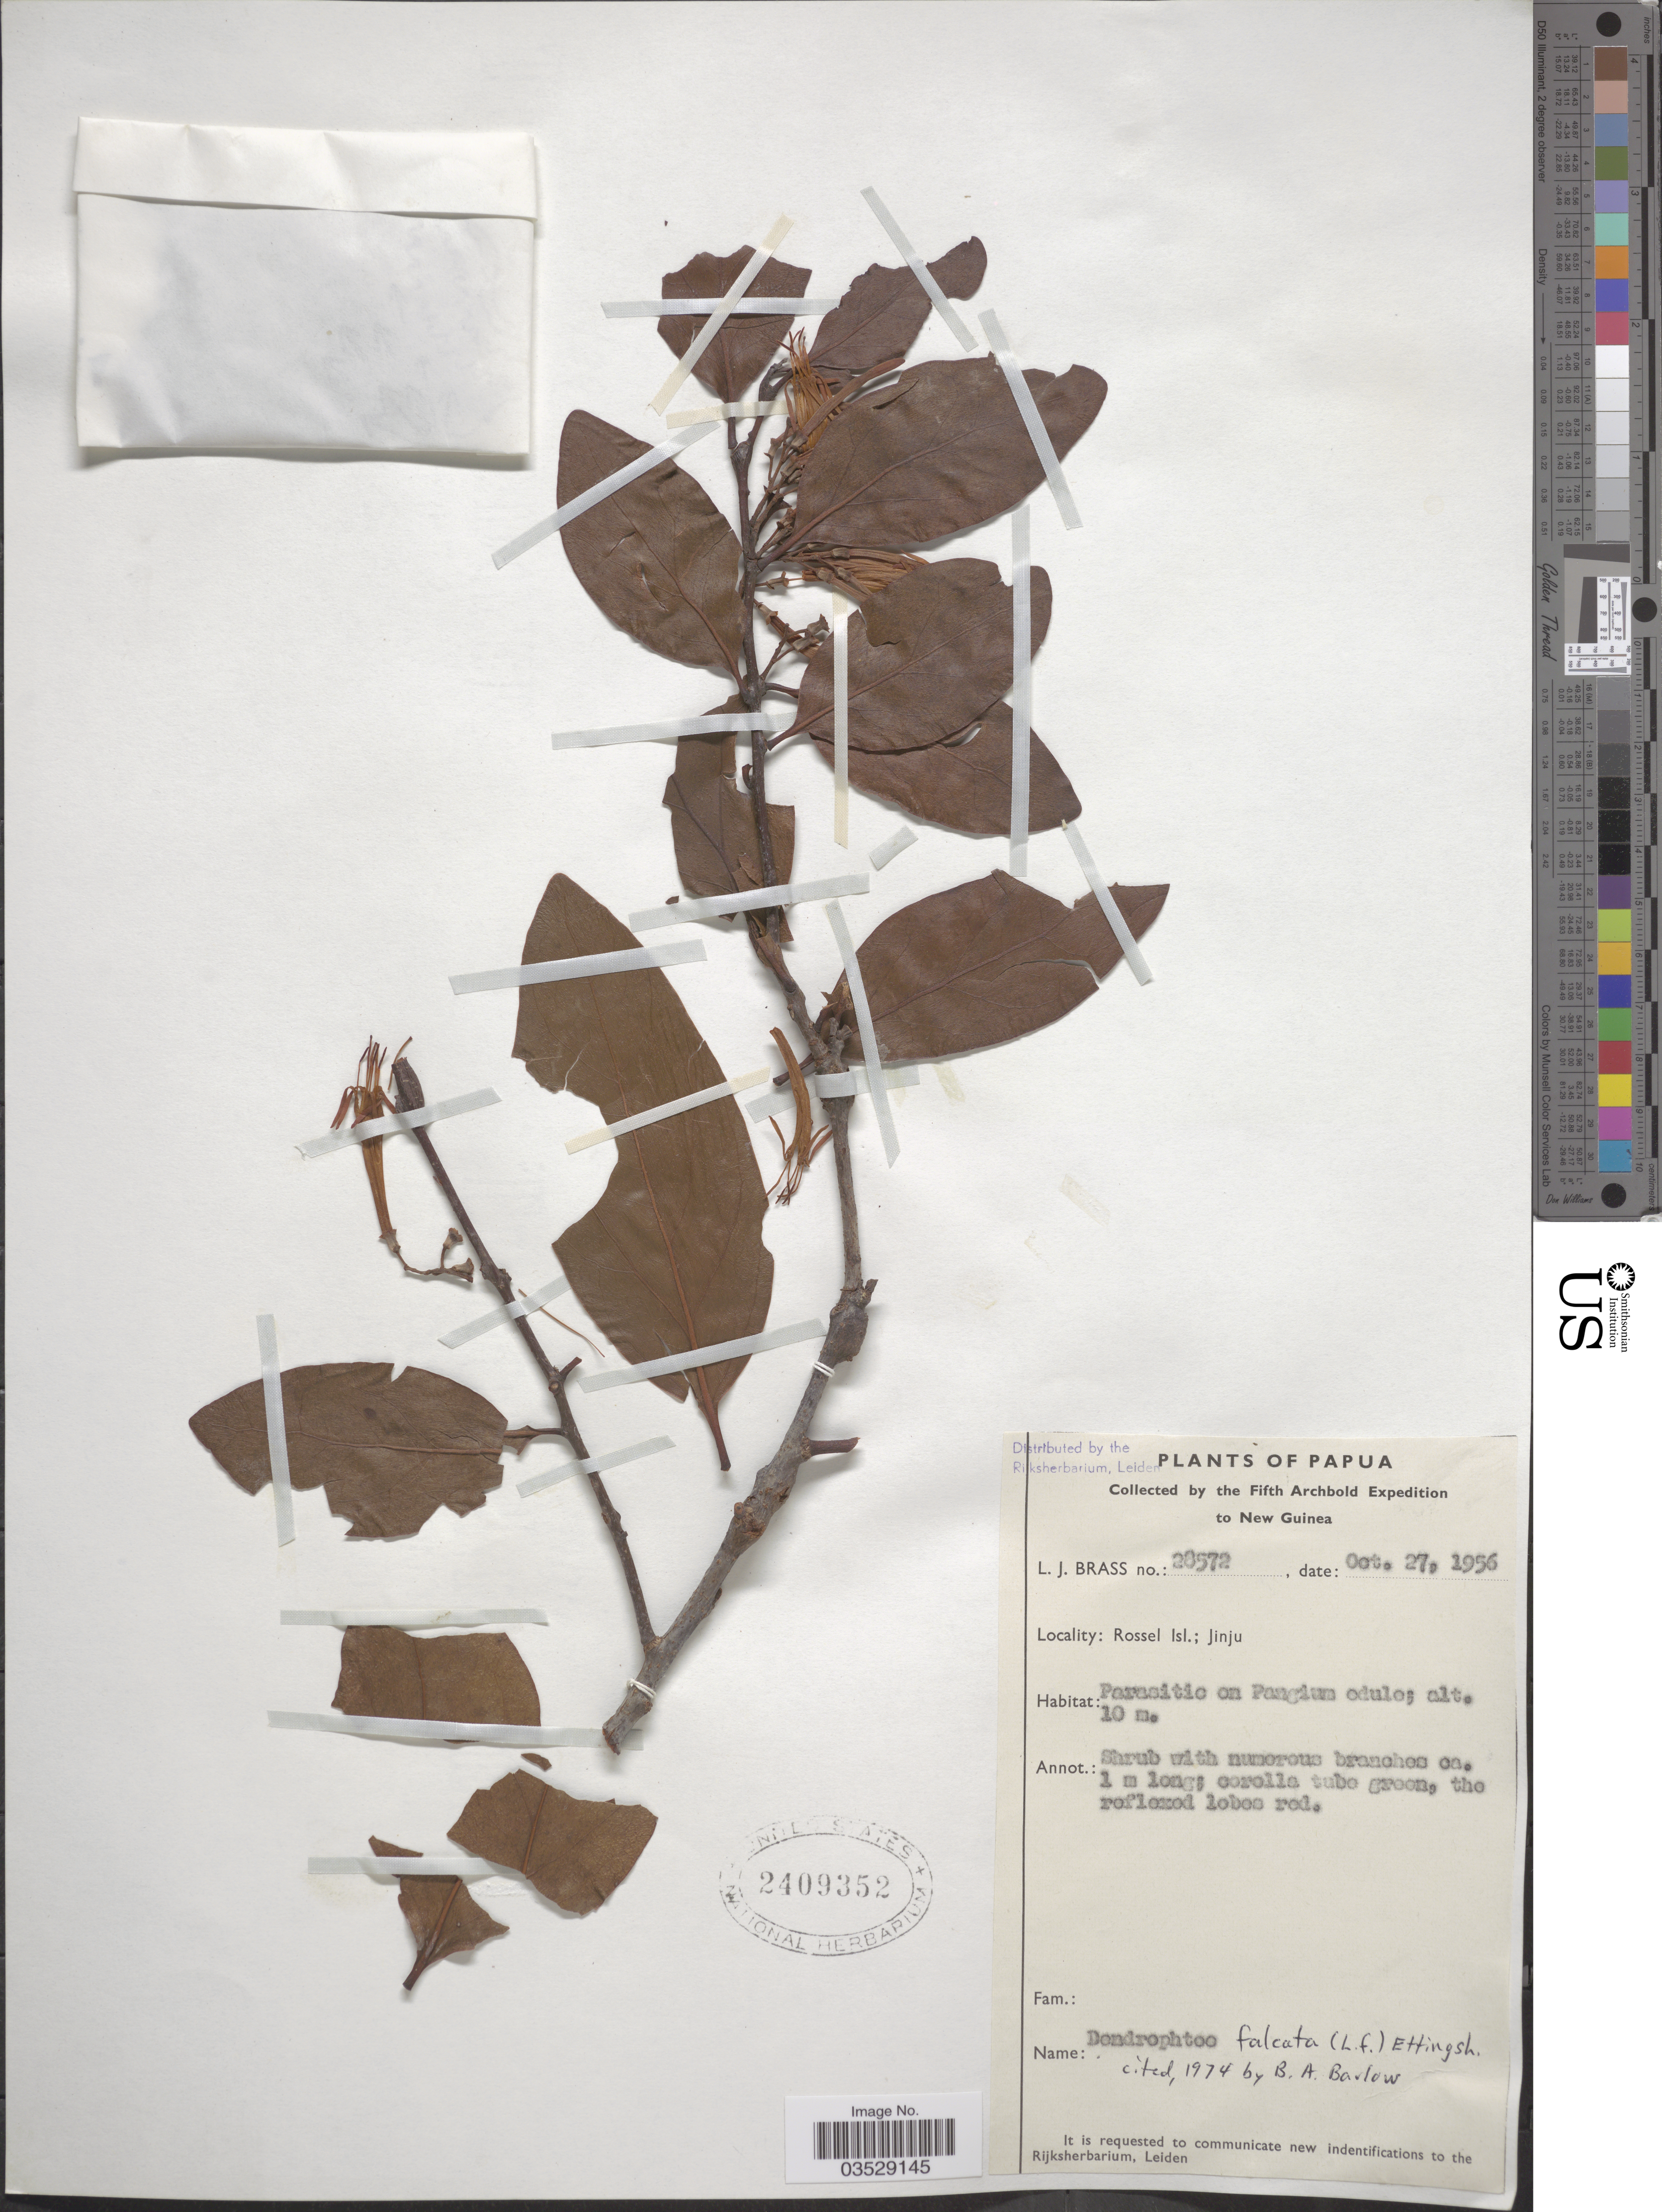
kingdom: Plantae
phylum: Tracheophyta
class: Magnoliopsida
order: Santalales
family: Loranthaceae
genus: Dendrophthoe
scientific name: Dendrophthoe falcata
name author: (L. f.) Ettingsh.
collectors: L. J. Brass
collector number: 28572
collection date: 1956-10-27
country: Papua New Guinea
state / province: Milne Bay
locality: Papua. New Guinea. Rossel Isl.; Jinju.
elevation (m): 10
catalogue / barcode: US 2409352